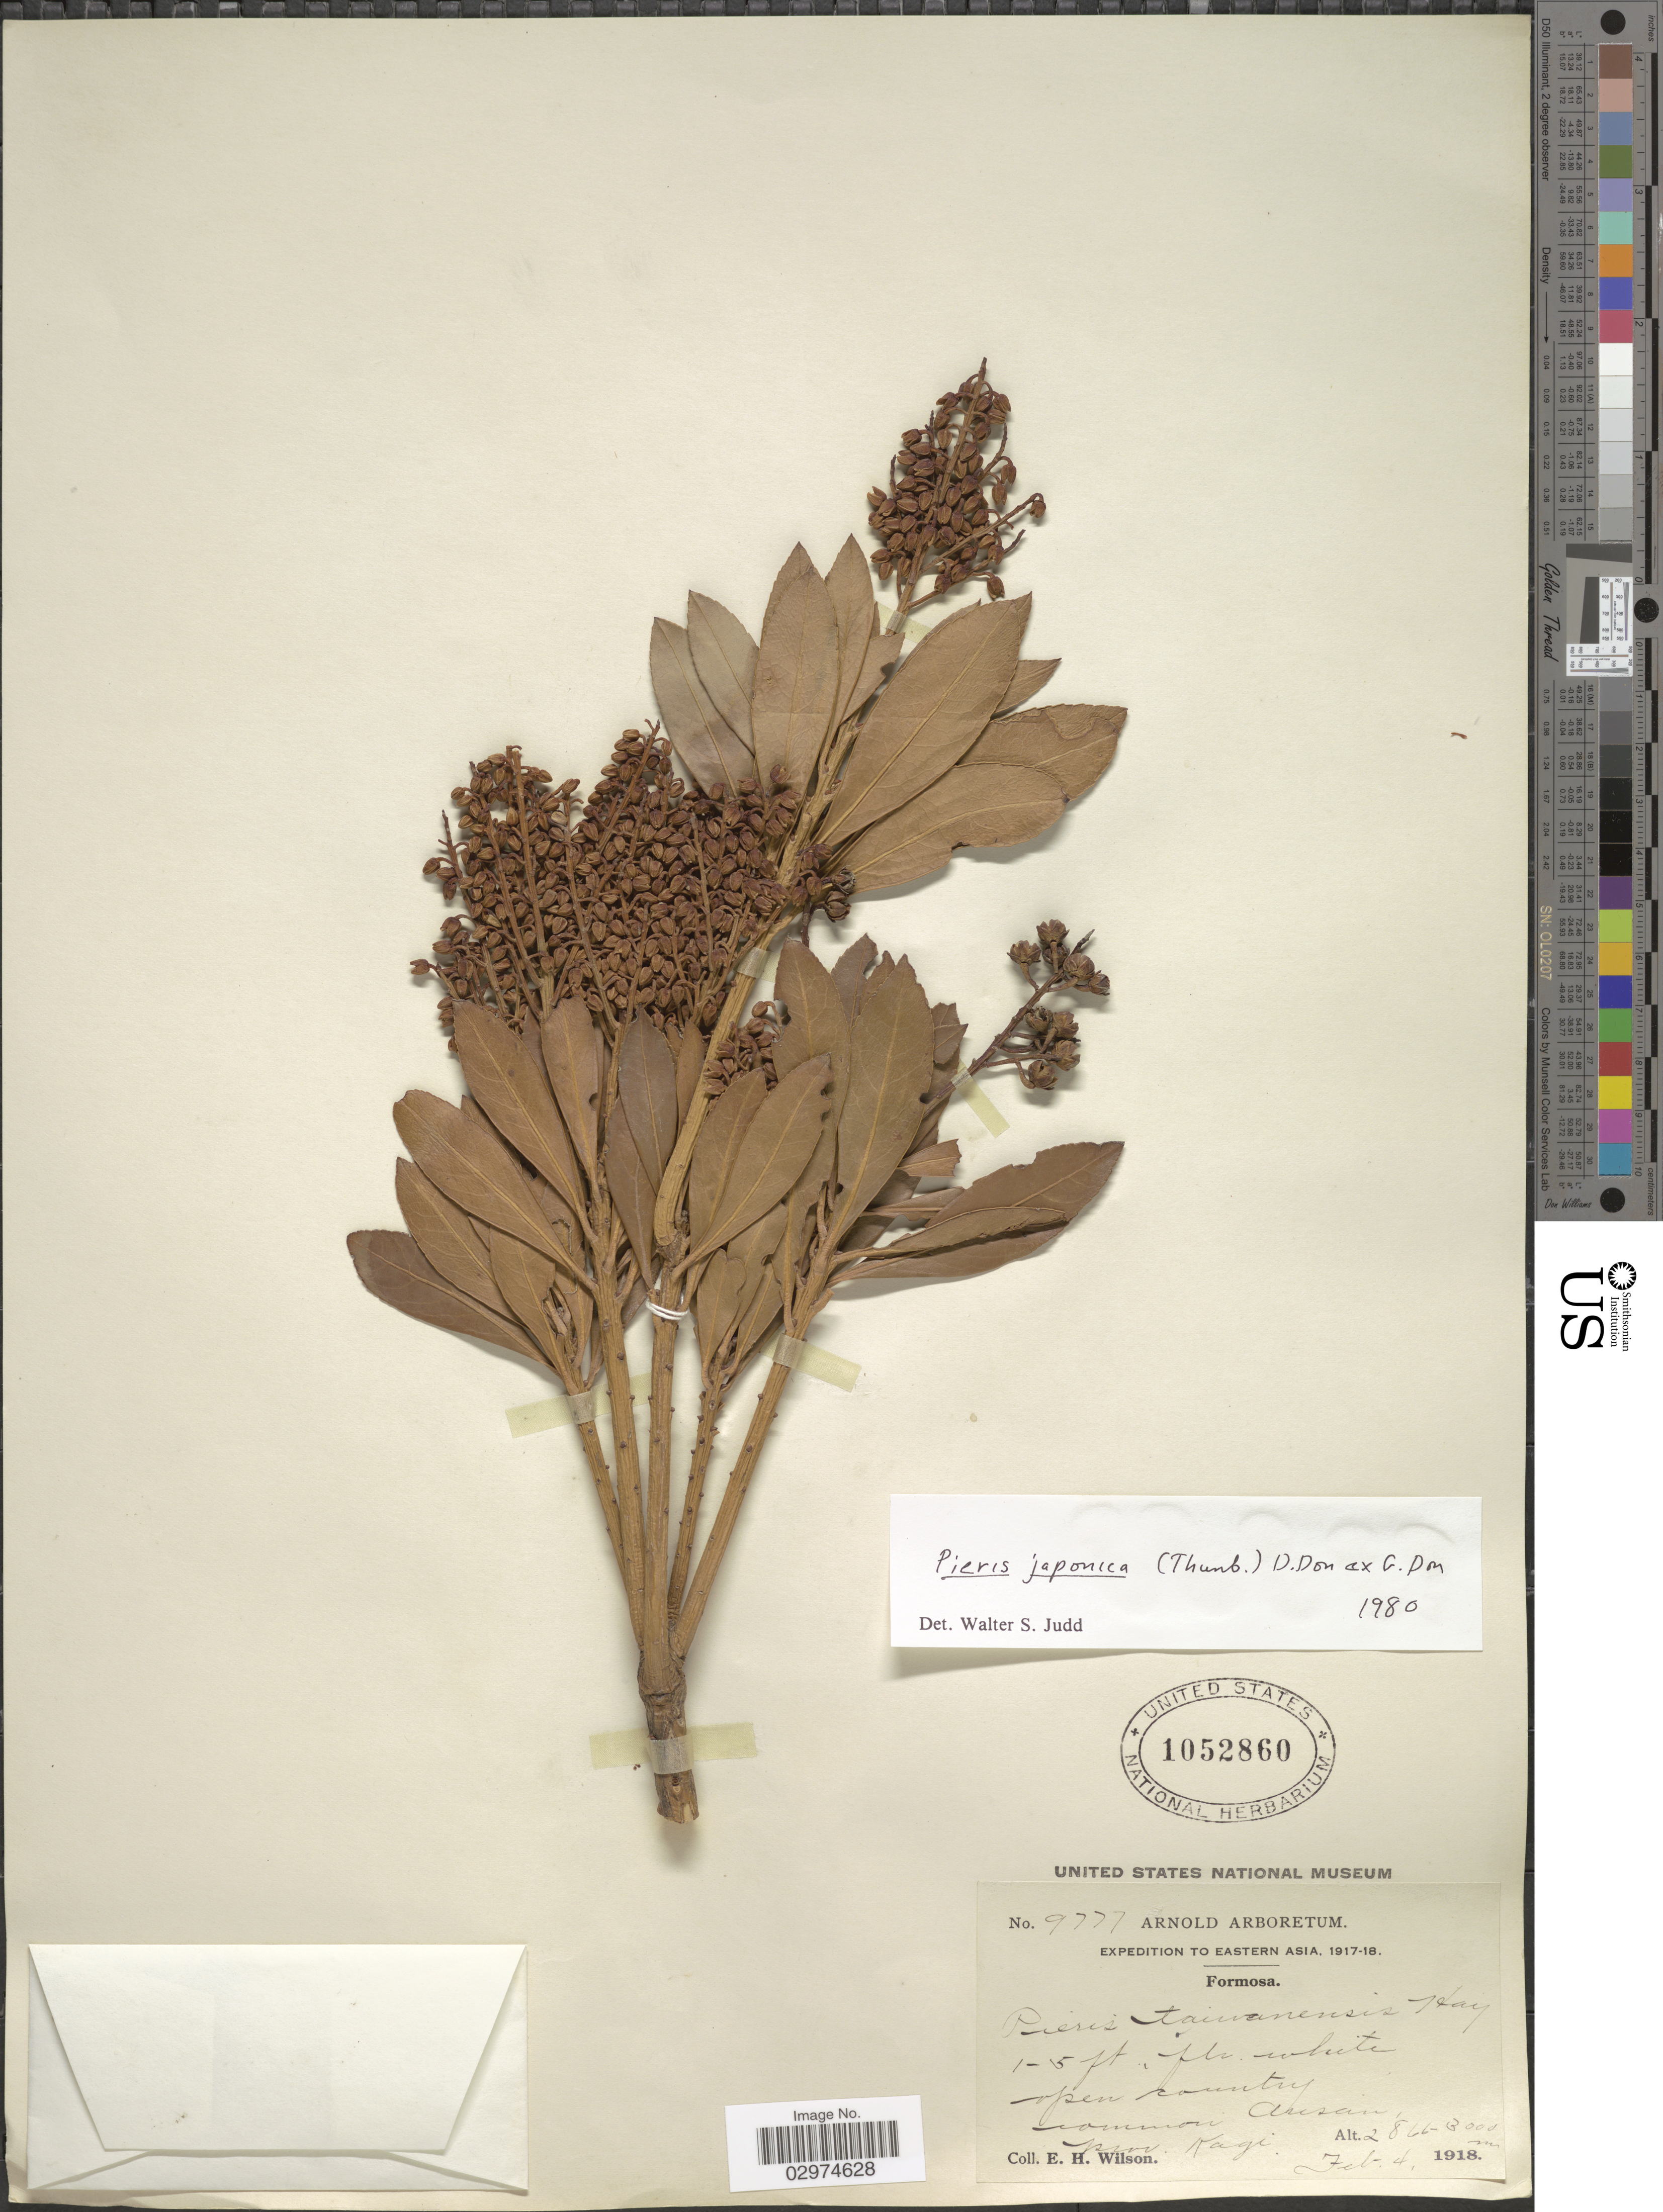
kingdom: Plantae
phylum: Tracheophyta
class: Magnoliopsida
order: Ericales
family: Ericaceae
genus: Pieris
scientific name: Pieris japonica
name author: (Thunb.) D. Don ex G. Don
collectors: E. Wilson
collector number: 9777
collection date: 1918-02-04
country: Taiwan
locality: Eastern Asia, Formosa, open country common Arisan, prov. Kagi.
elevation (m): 2866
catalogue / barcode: US 1052860